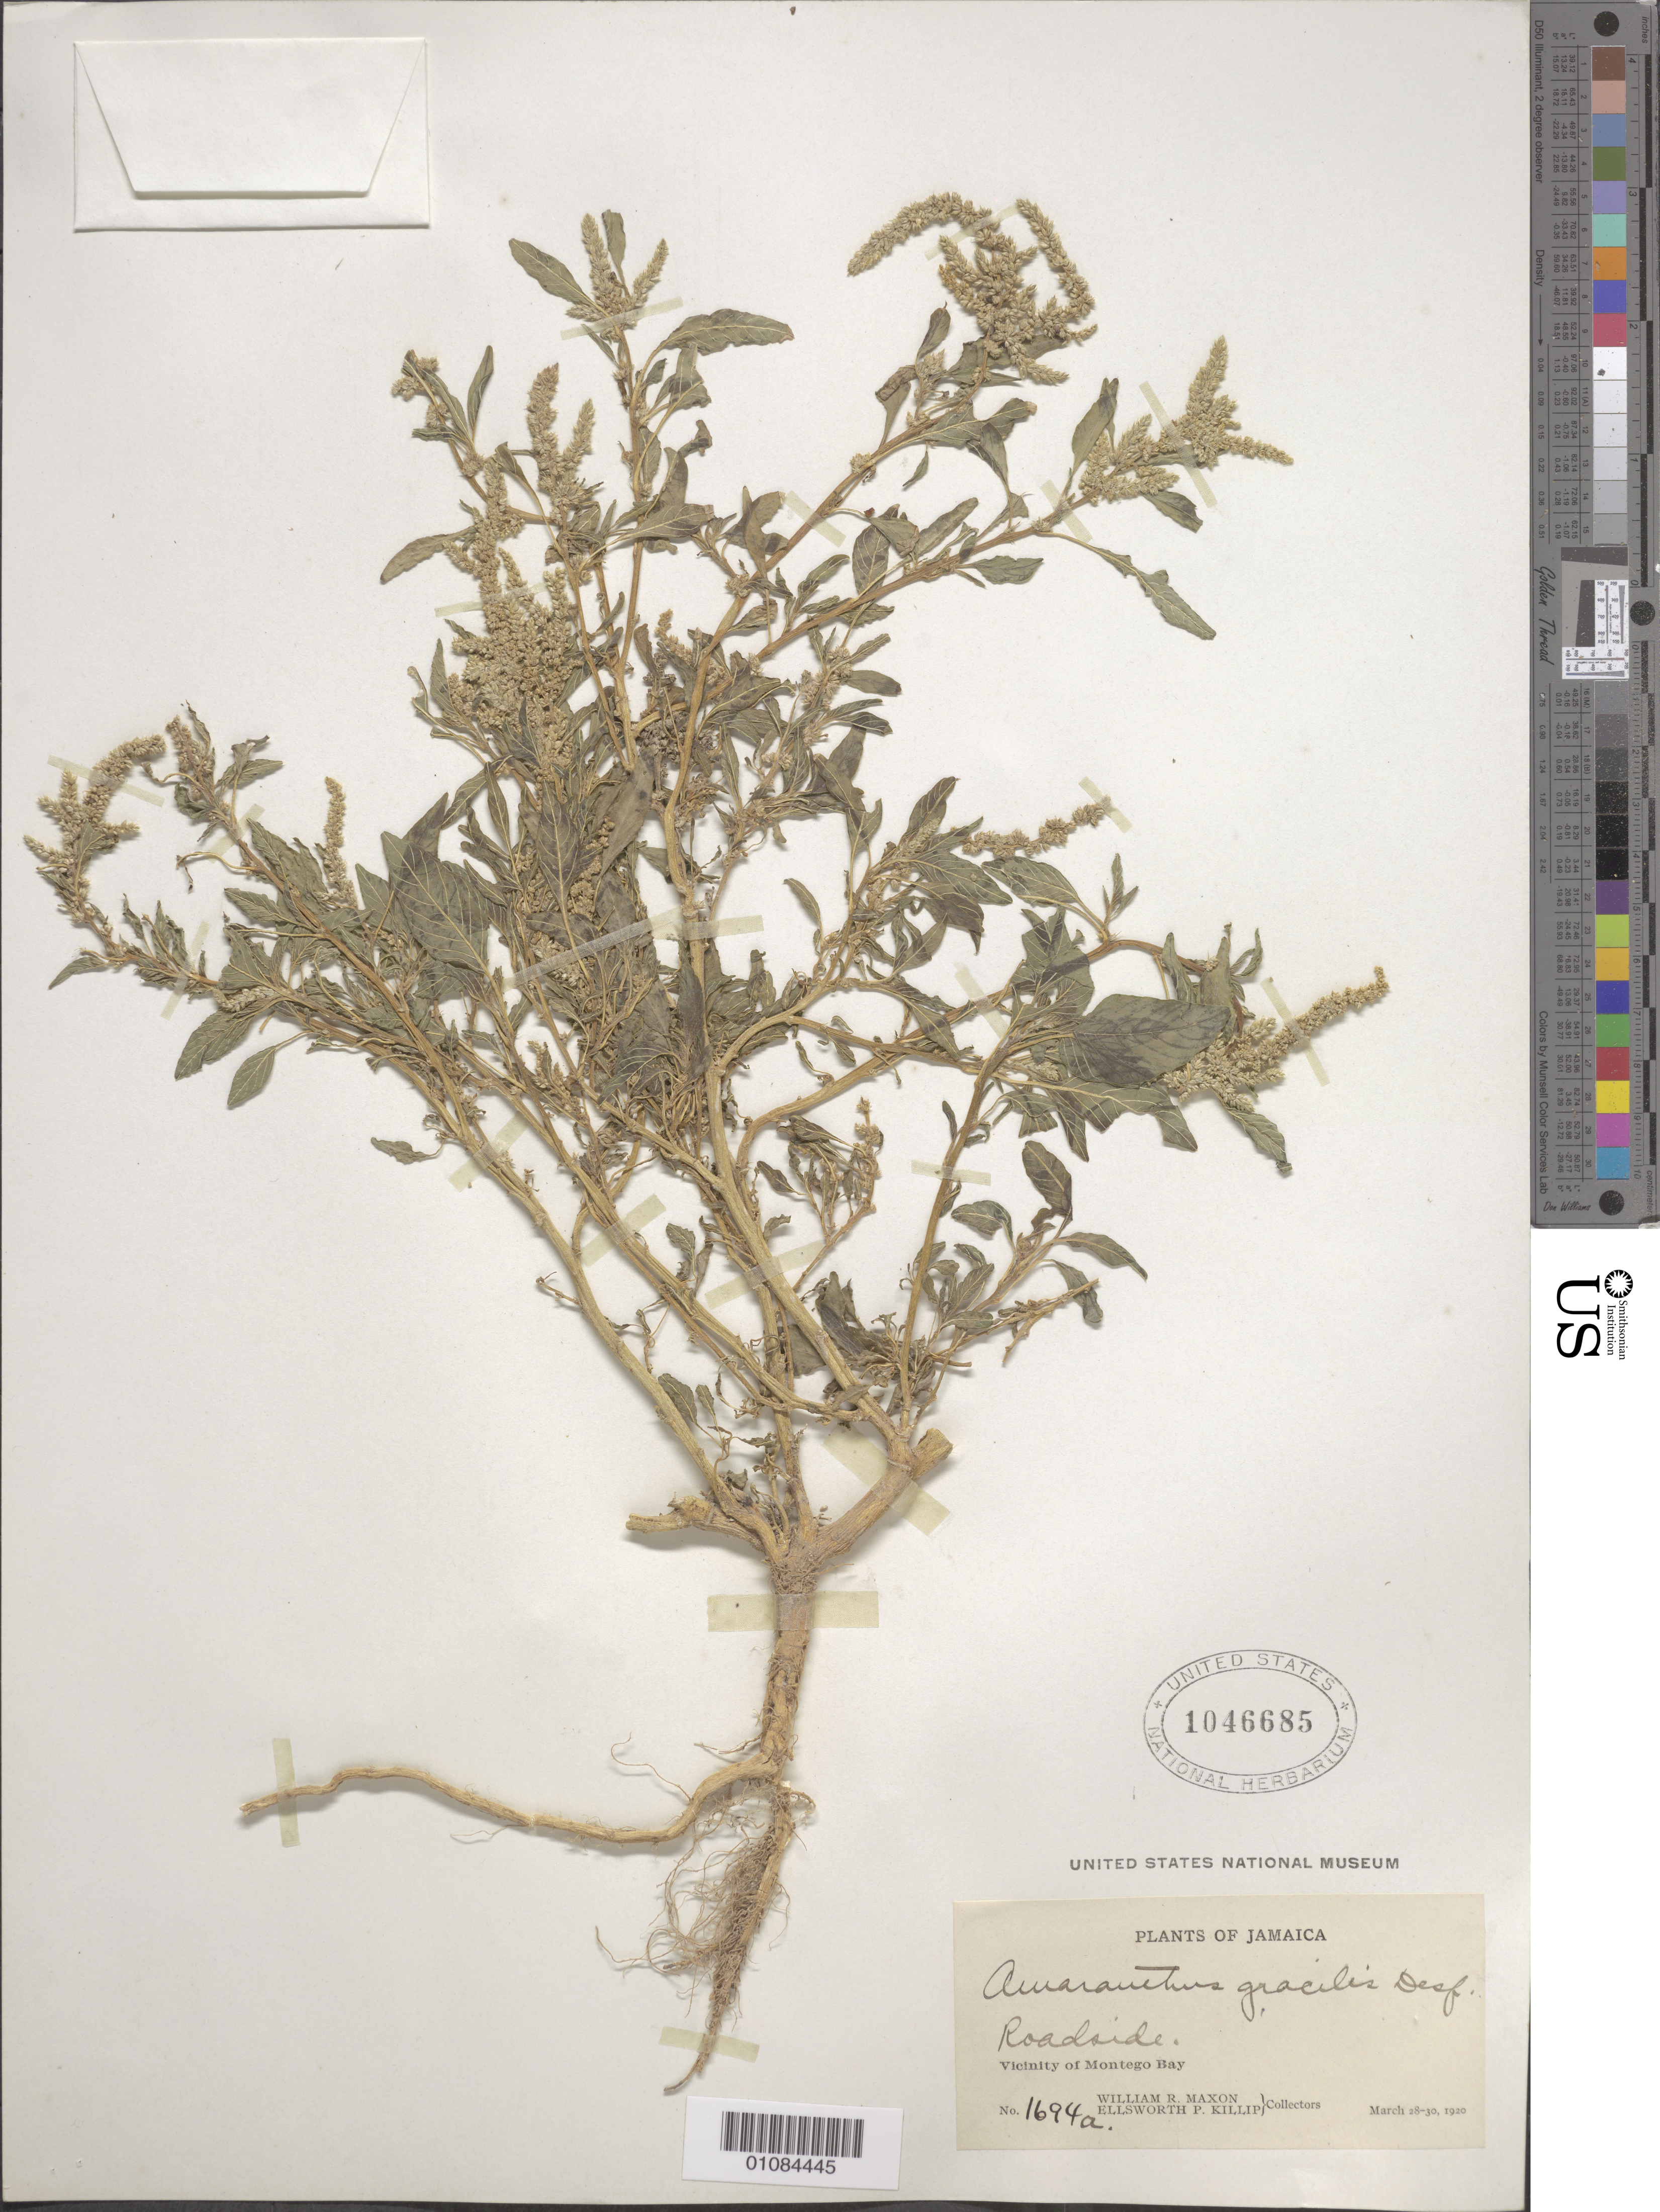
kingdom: Plantae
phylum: Tracheophyta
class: Magnoliopsida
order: Caryophyllales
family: Amaranthaceae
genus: Amaranthus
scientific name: Amaranthus gracilis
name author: Desf. ex Poir.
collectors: W. R. Maxon & E. P. Killip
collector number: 1694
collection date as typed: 28 Mar 1920 to 30 Mar 1920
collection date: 1920-03-28/1920-03-30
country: Jamaica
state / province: Saint James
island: Jamaica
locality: Vicinity of Montego Bay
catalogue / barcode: US 1046685